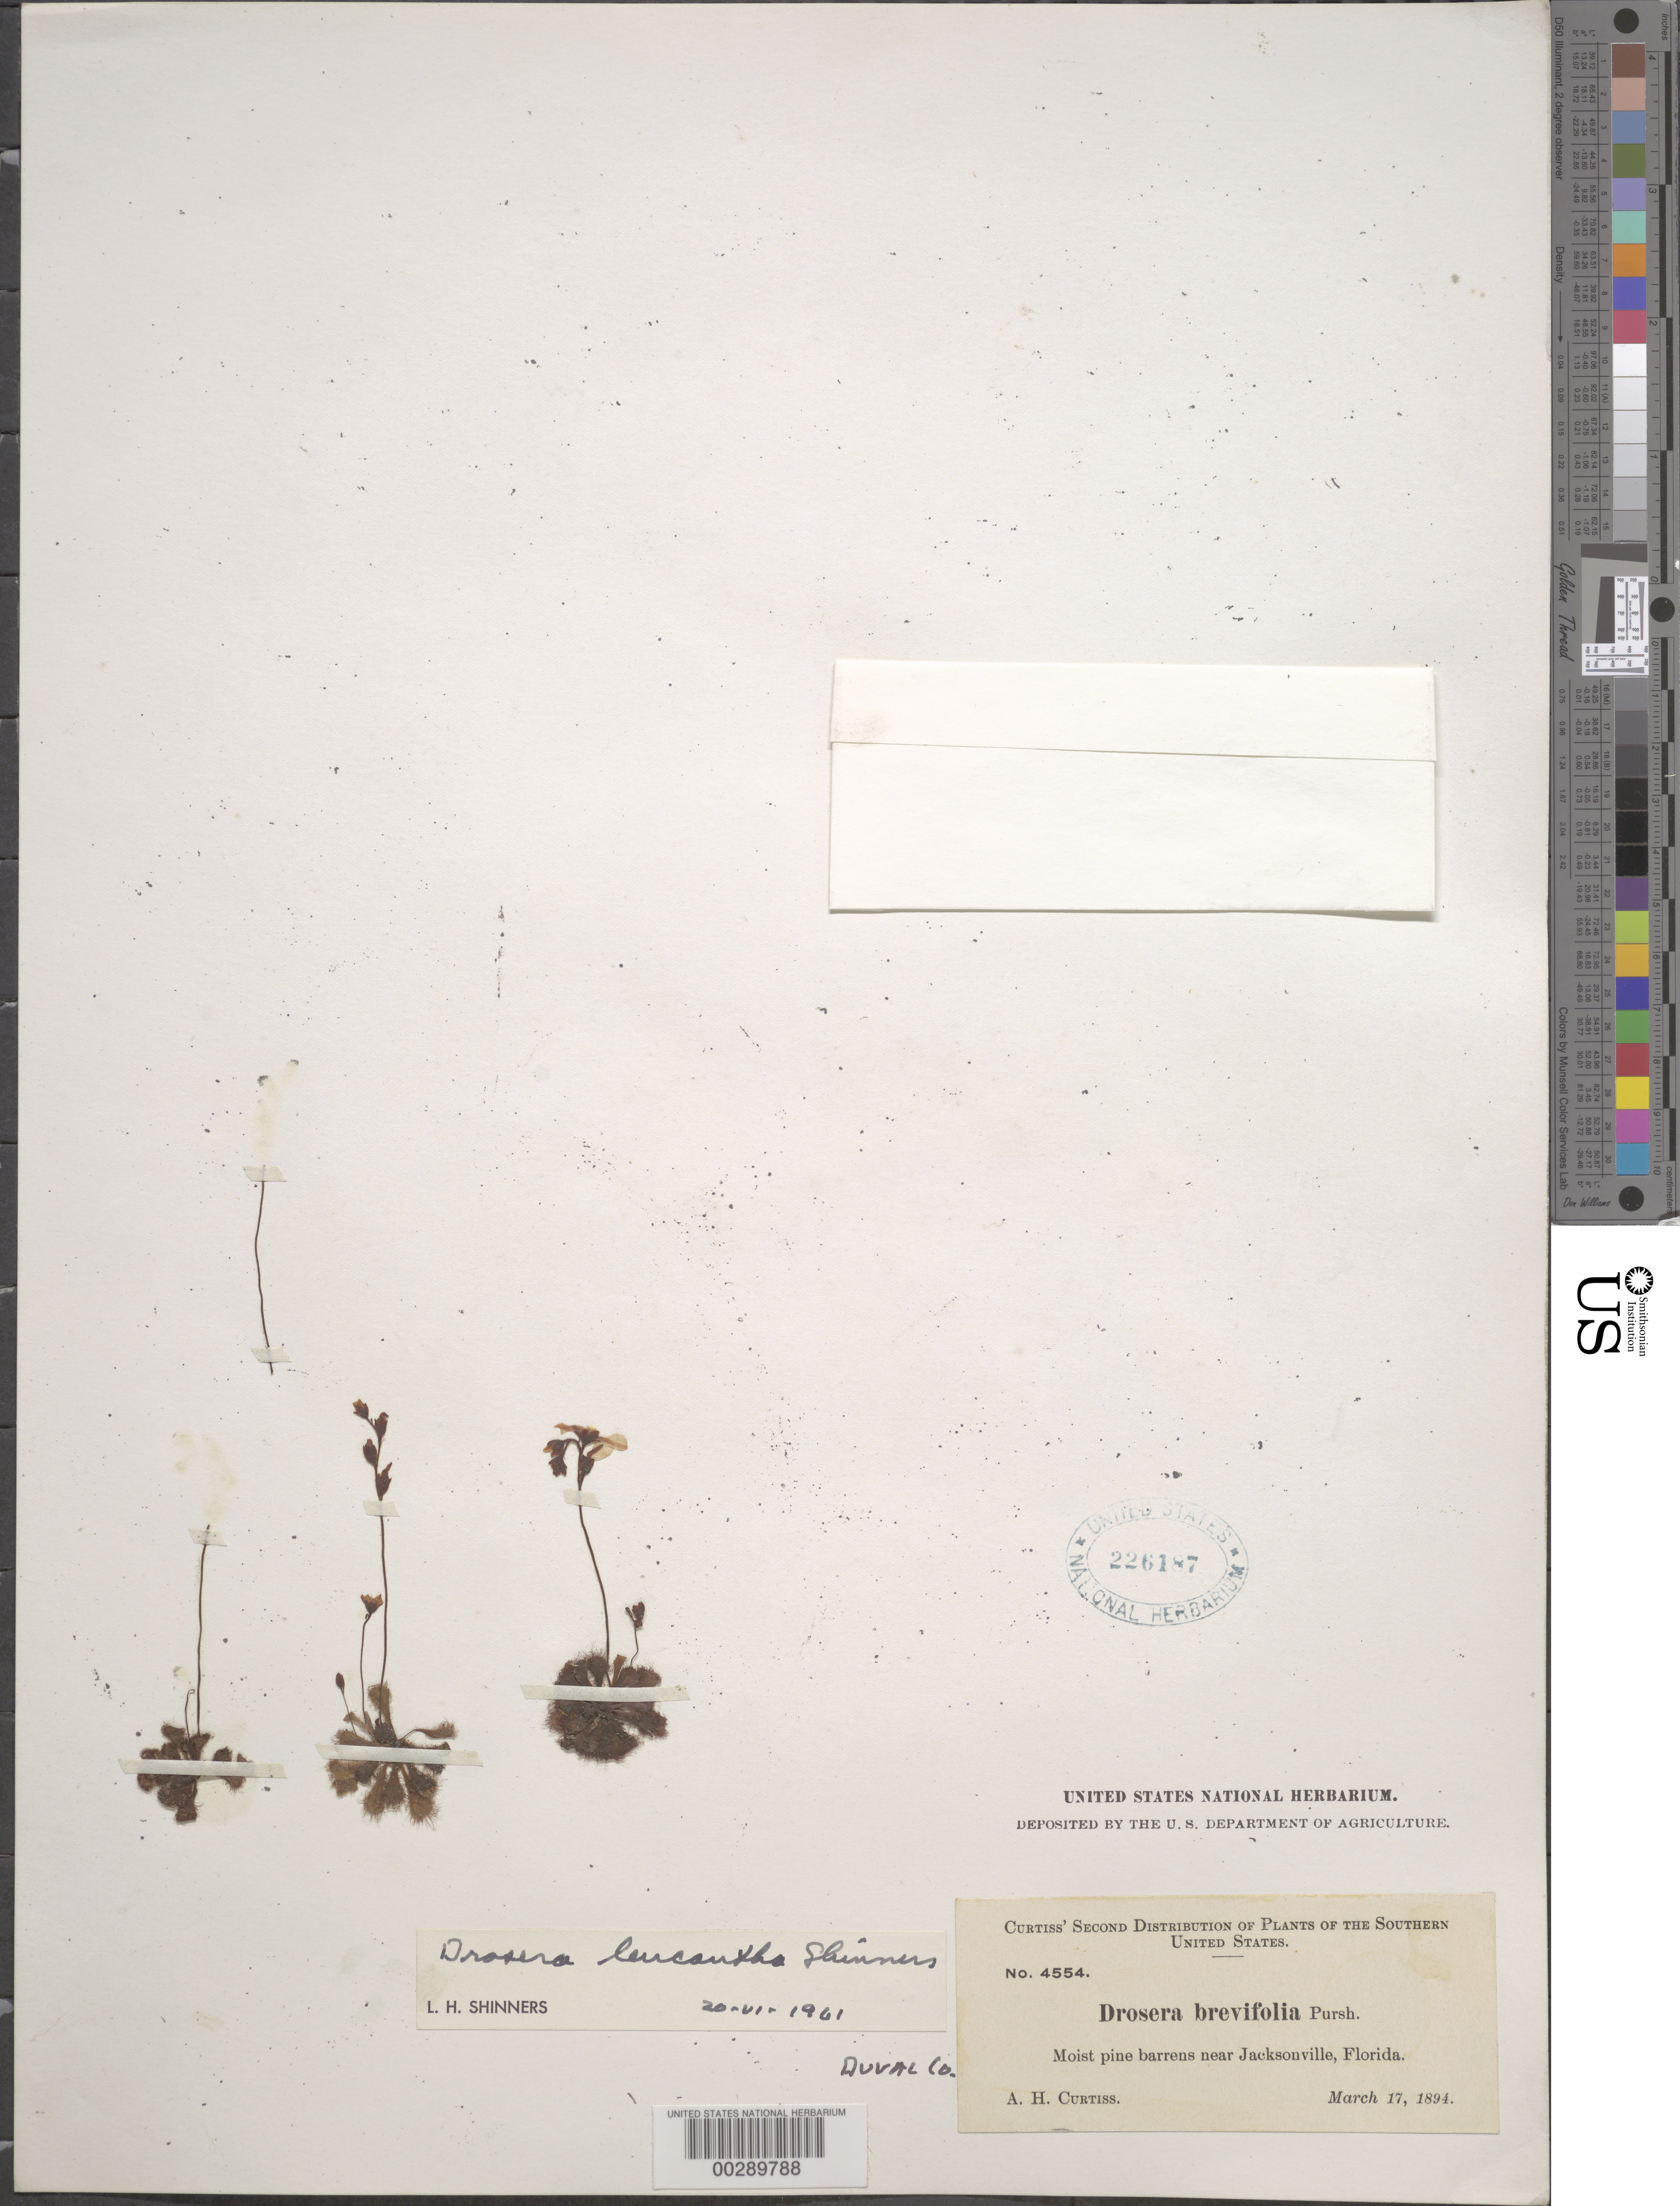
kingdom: Plantae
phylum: Tracheophyta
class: Magnoliopsida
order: Caryophyllales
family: Droseraceae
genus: Drosera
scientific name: Drosera leucantha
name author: Shinners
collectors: A. H. Curtiss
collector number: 4554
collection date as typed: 17 Mar 1894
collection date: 1894-03-17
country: United States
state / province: Florida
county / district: Duval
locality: Near jacksonville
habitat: Moist pine barrens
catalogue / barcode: US 226187